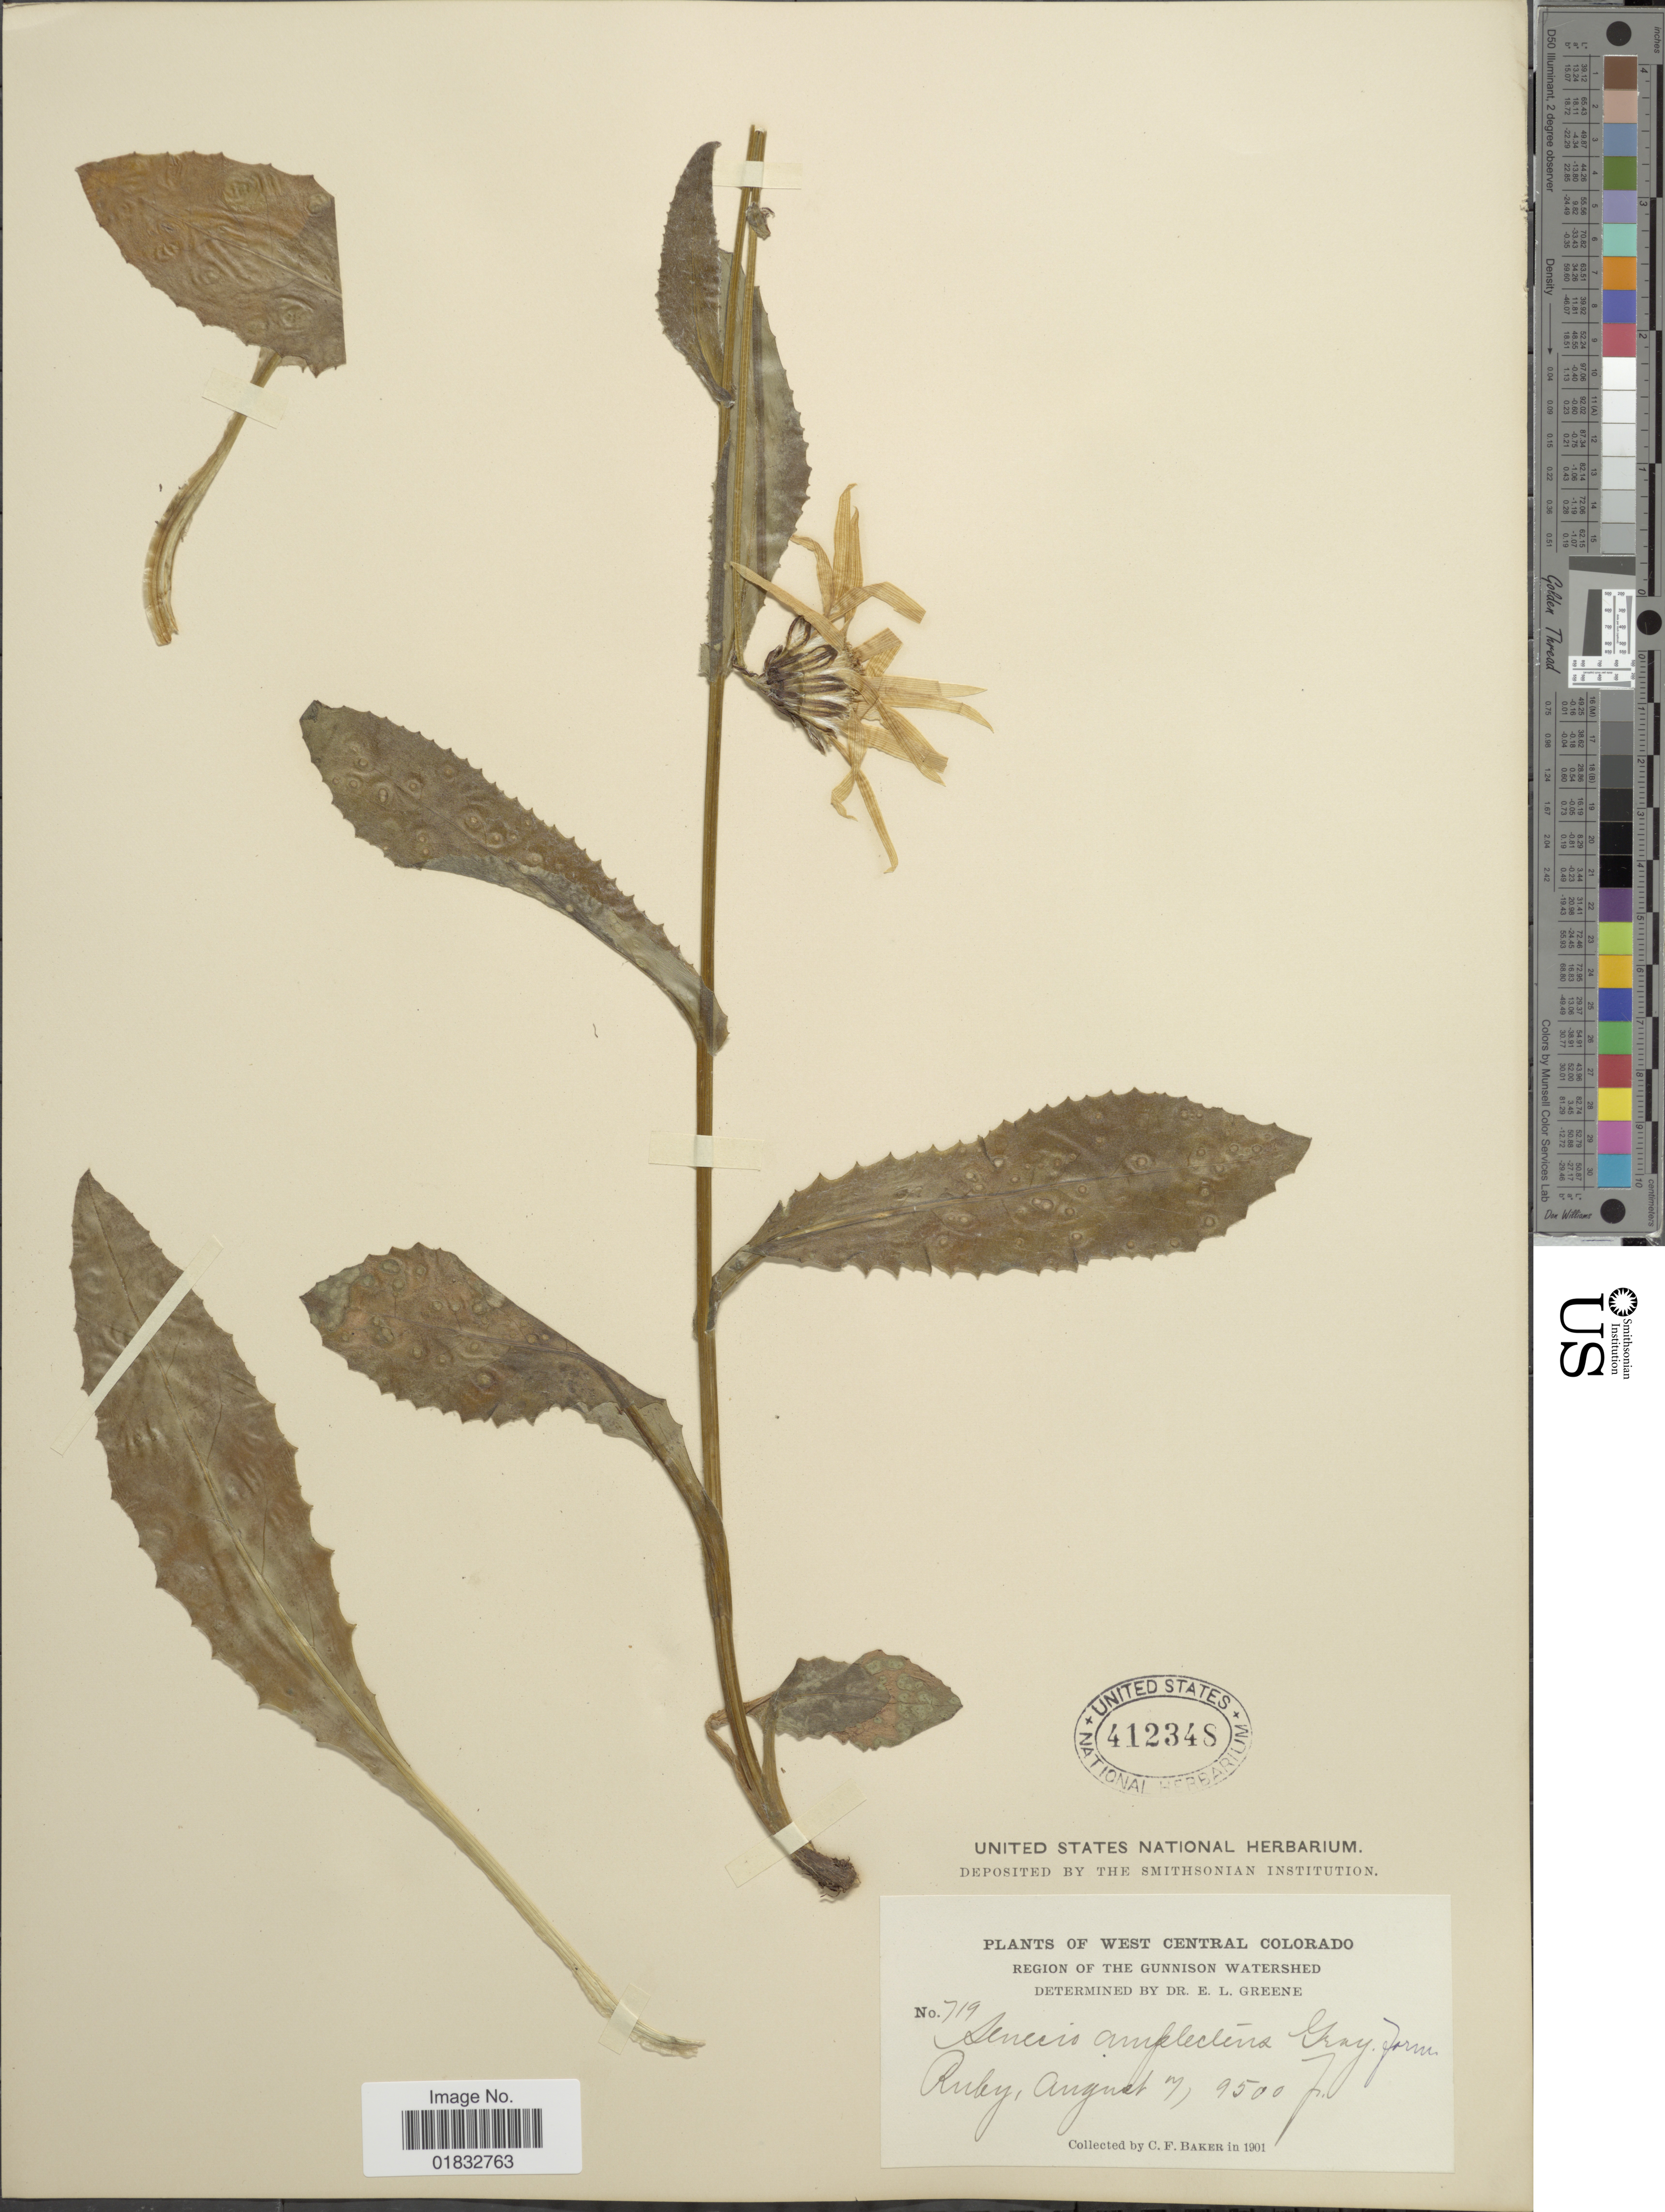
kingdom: Plantae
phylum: Tracheophyta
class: Magnoliopsida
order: Asterales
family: Asteraceae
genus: Senecio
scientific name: Senecio amplectens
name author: A. Gray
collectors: C. F. Baker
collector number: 719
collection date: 1901-08-07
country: United States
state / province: Colorado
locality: West Central Colorado, Region of the Gunnison Watershed, Ruby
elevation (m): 2896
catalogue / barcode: US 412348